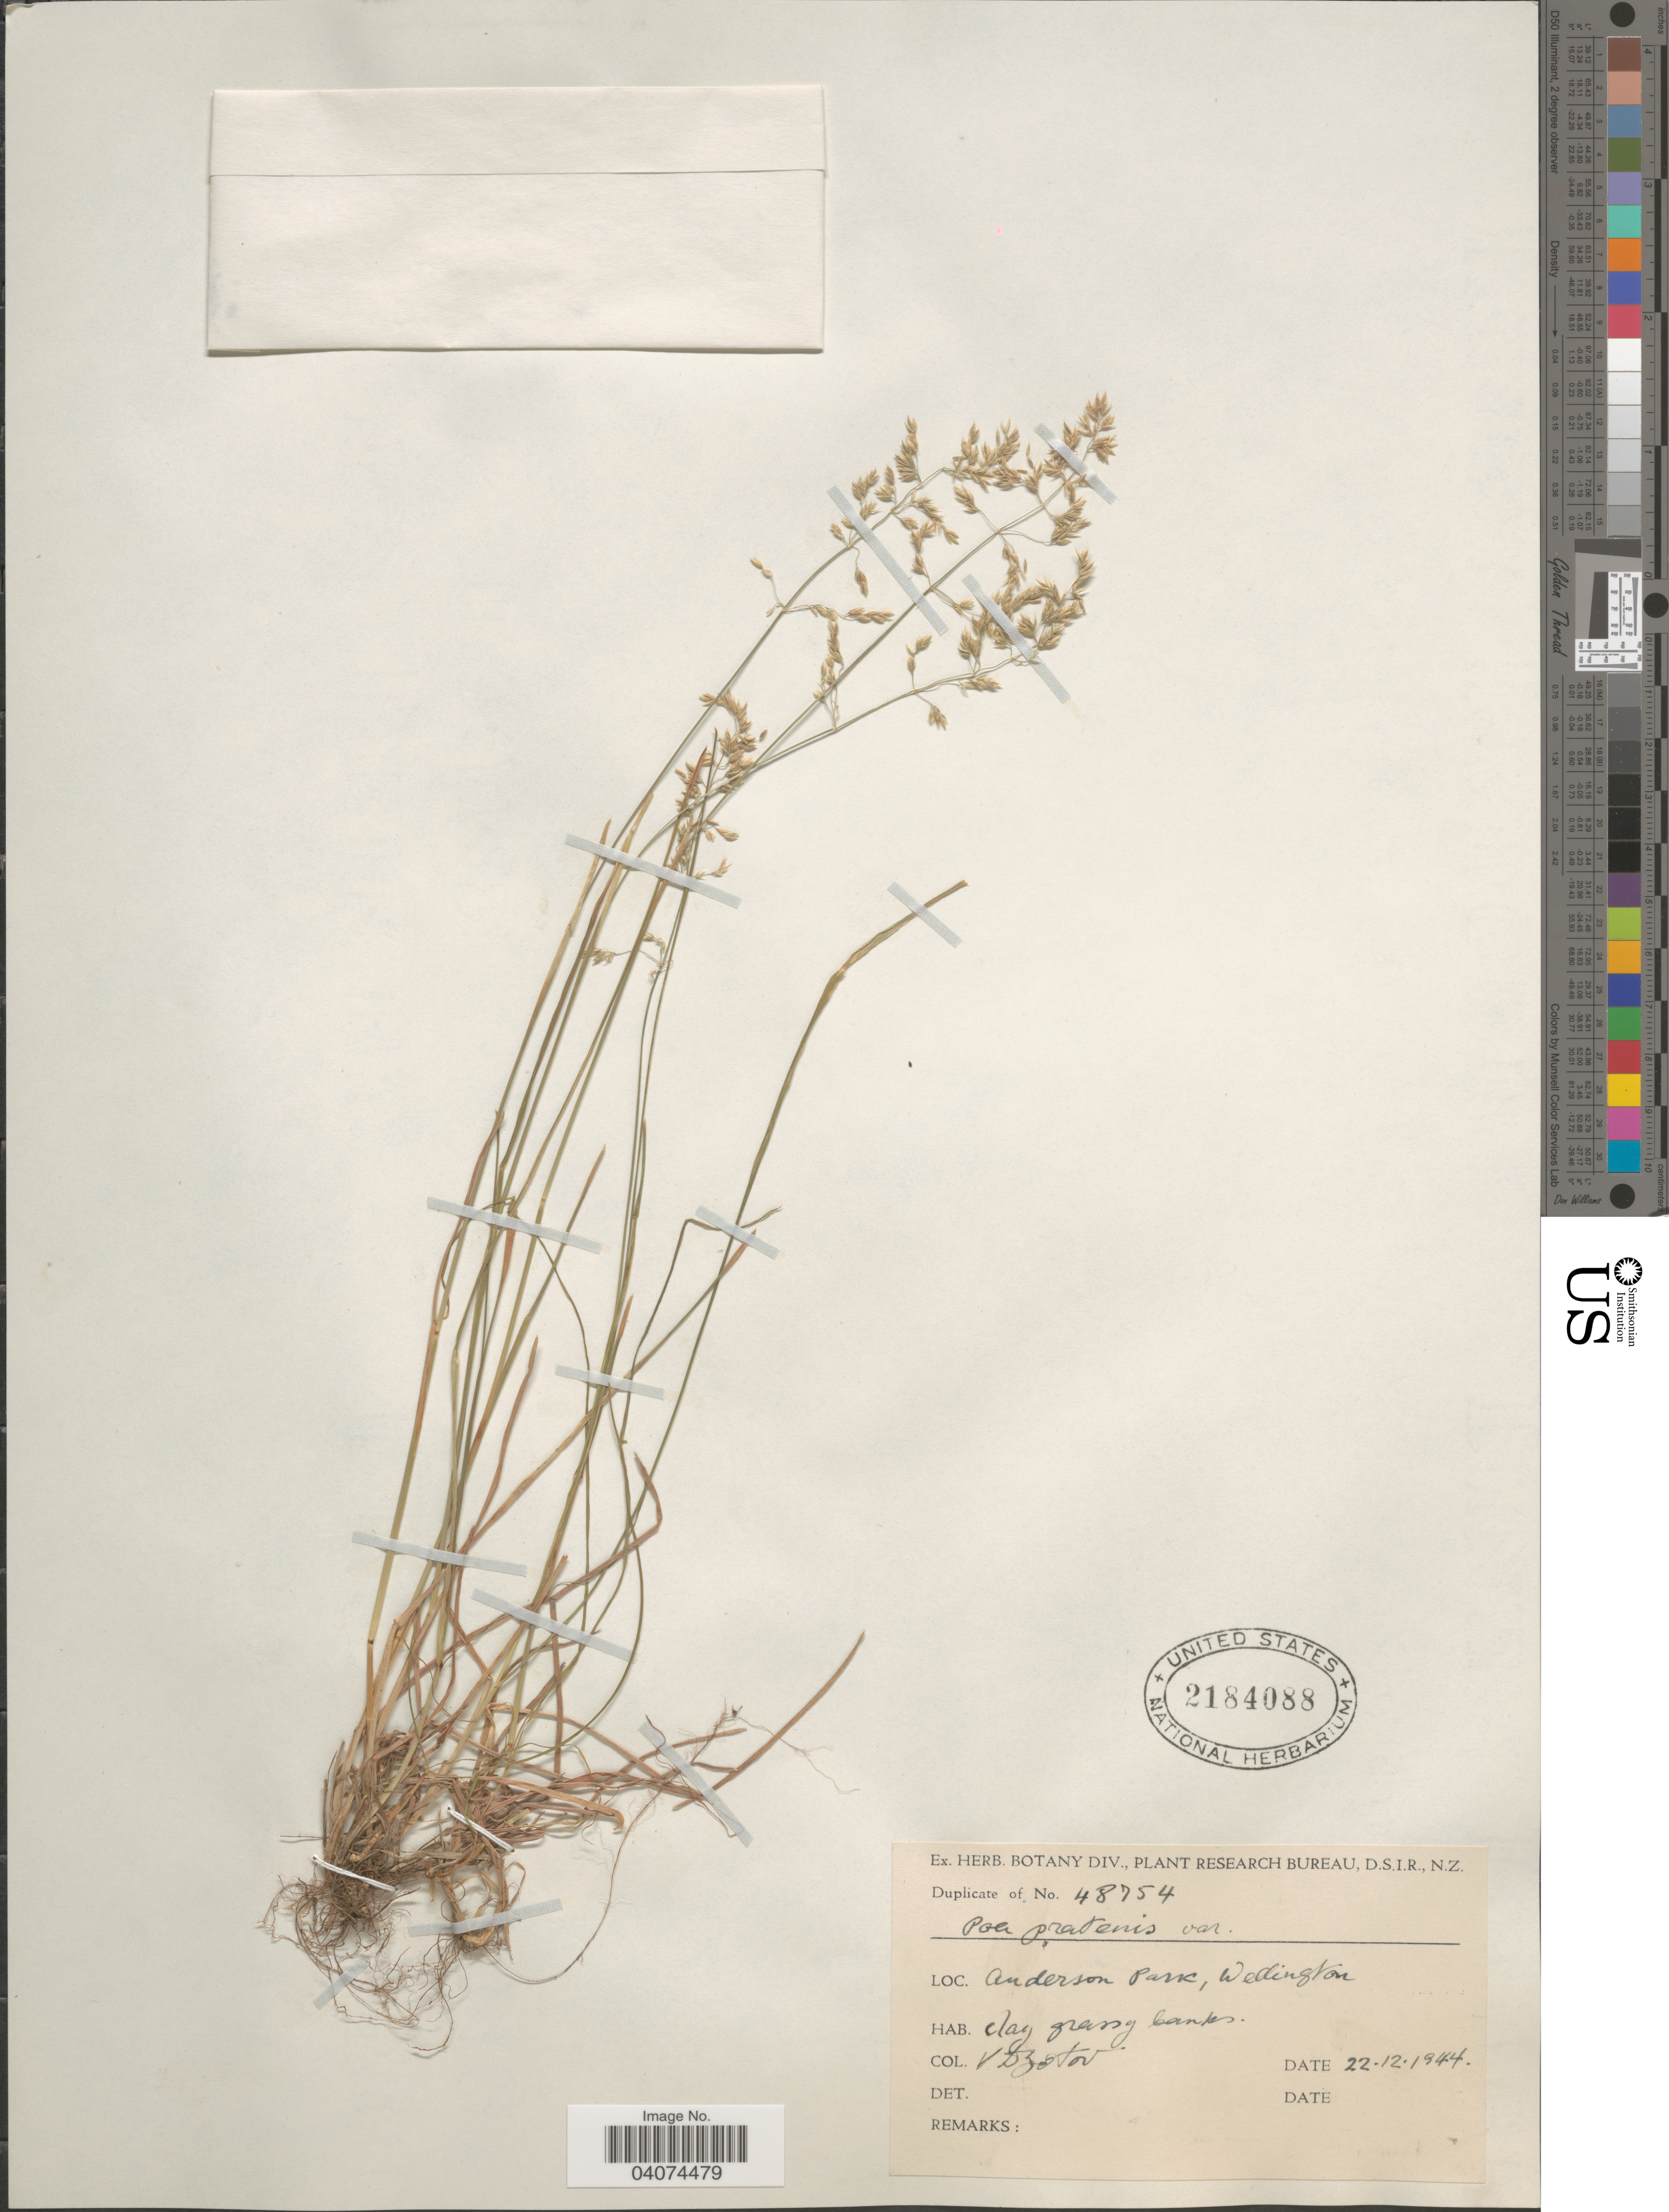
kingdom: Plantae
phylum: Tracheophyta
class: Liliopsida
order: Poales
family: Poaceae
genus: Poa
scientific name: Poa pratensis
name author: L.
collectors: V. Zotov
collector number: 48754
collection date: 1944-12-22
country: New Zealand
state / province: Wellington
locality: Anderson Pass. Clay grassy banks.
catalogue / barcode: US 2184088